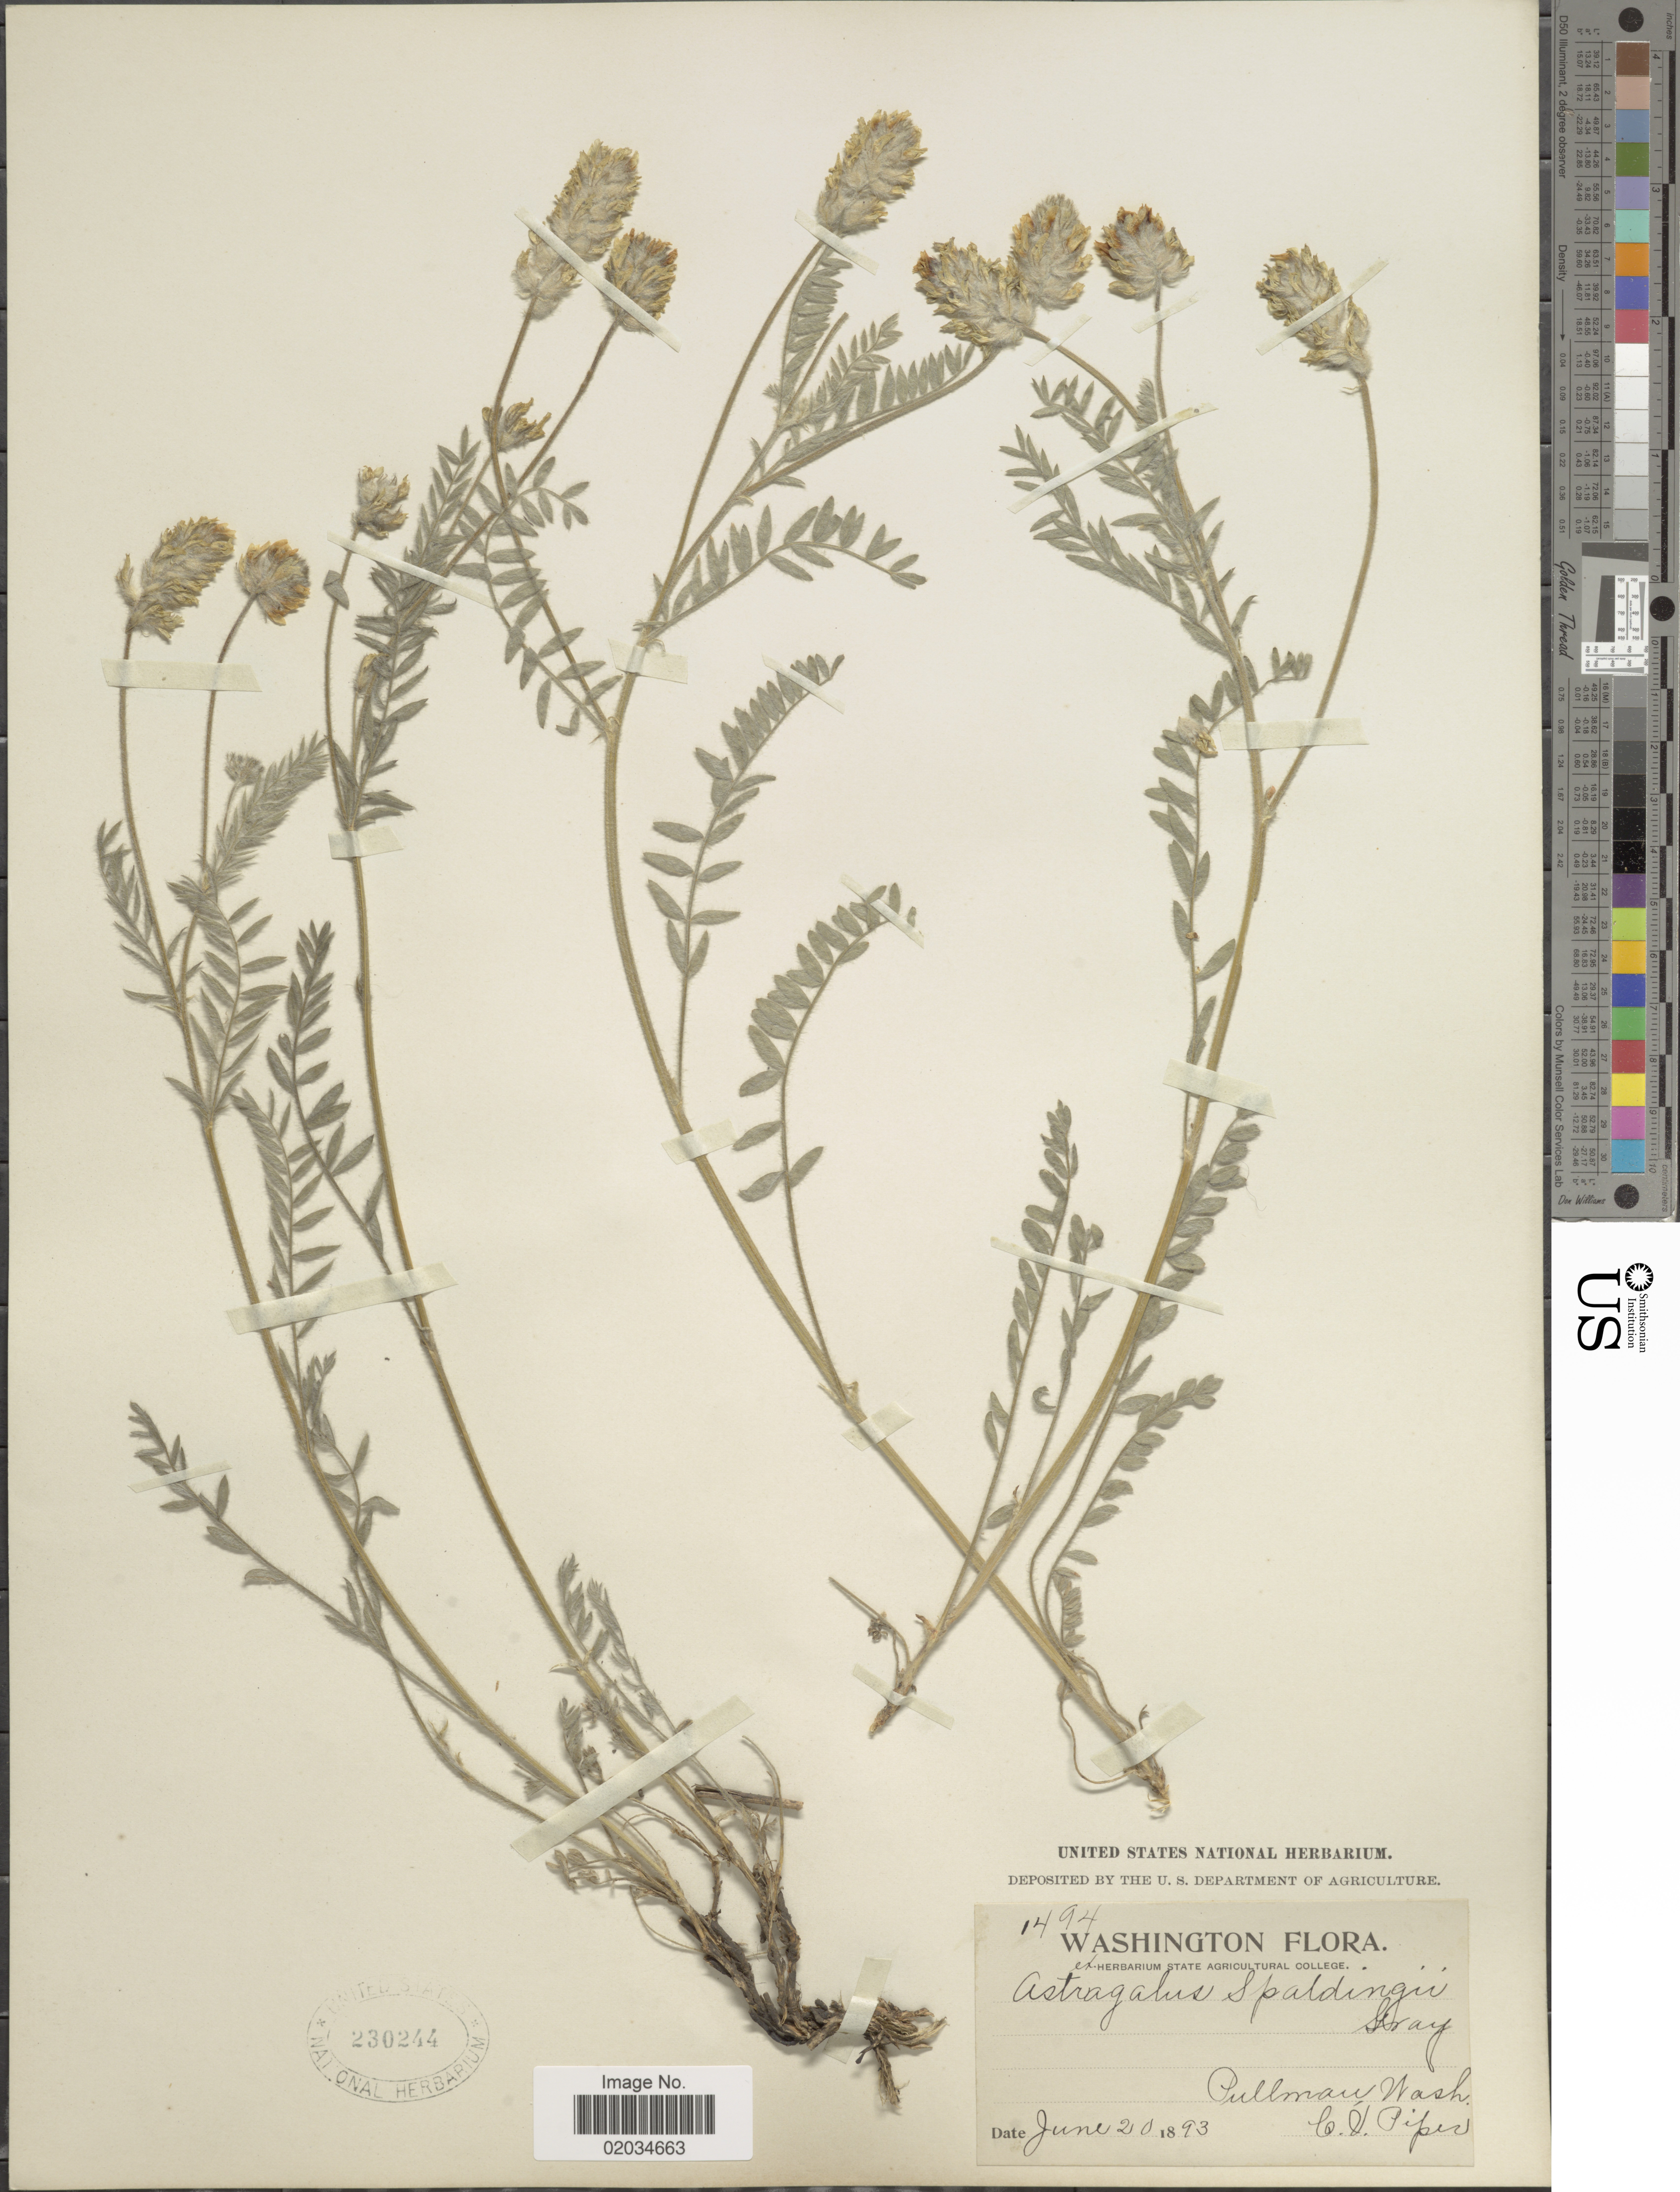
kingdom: Plantae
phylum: Tracheophyta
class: Magnoliopsida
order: Fabales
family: Fabaceae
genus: Astragalus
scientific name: Astragalus spaldingii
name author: A. Gray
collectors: C. V. Piper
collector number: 1494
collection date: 1893-06-20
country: United States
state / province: Washington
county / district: Whitman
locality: Pullman.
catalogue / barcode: US 230244